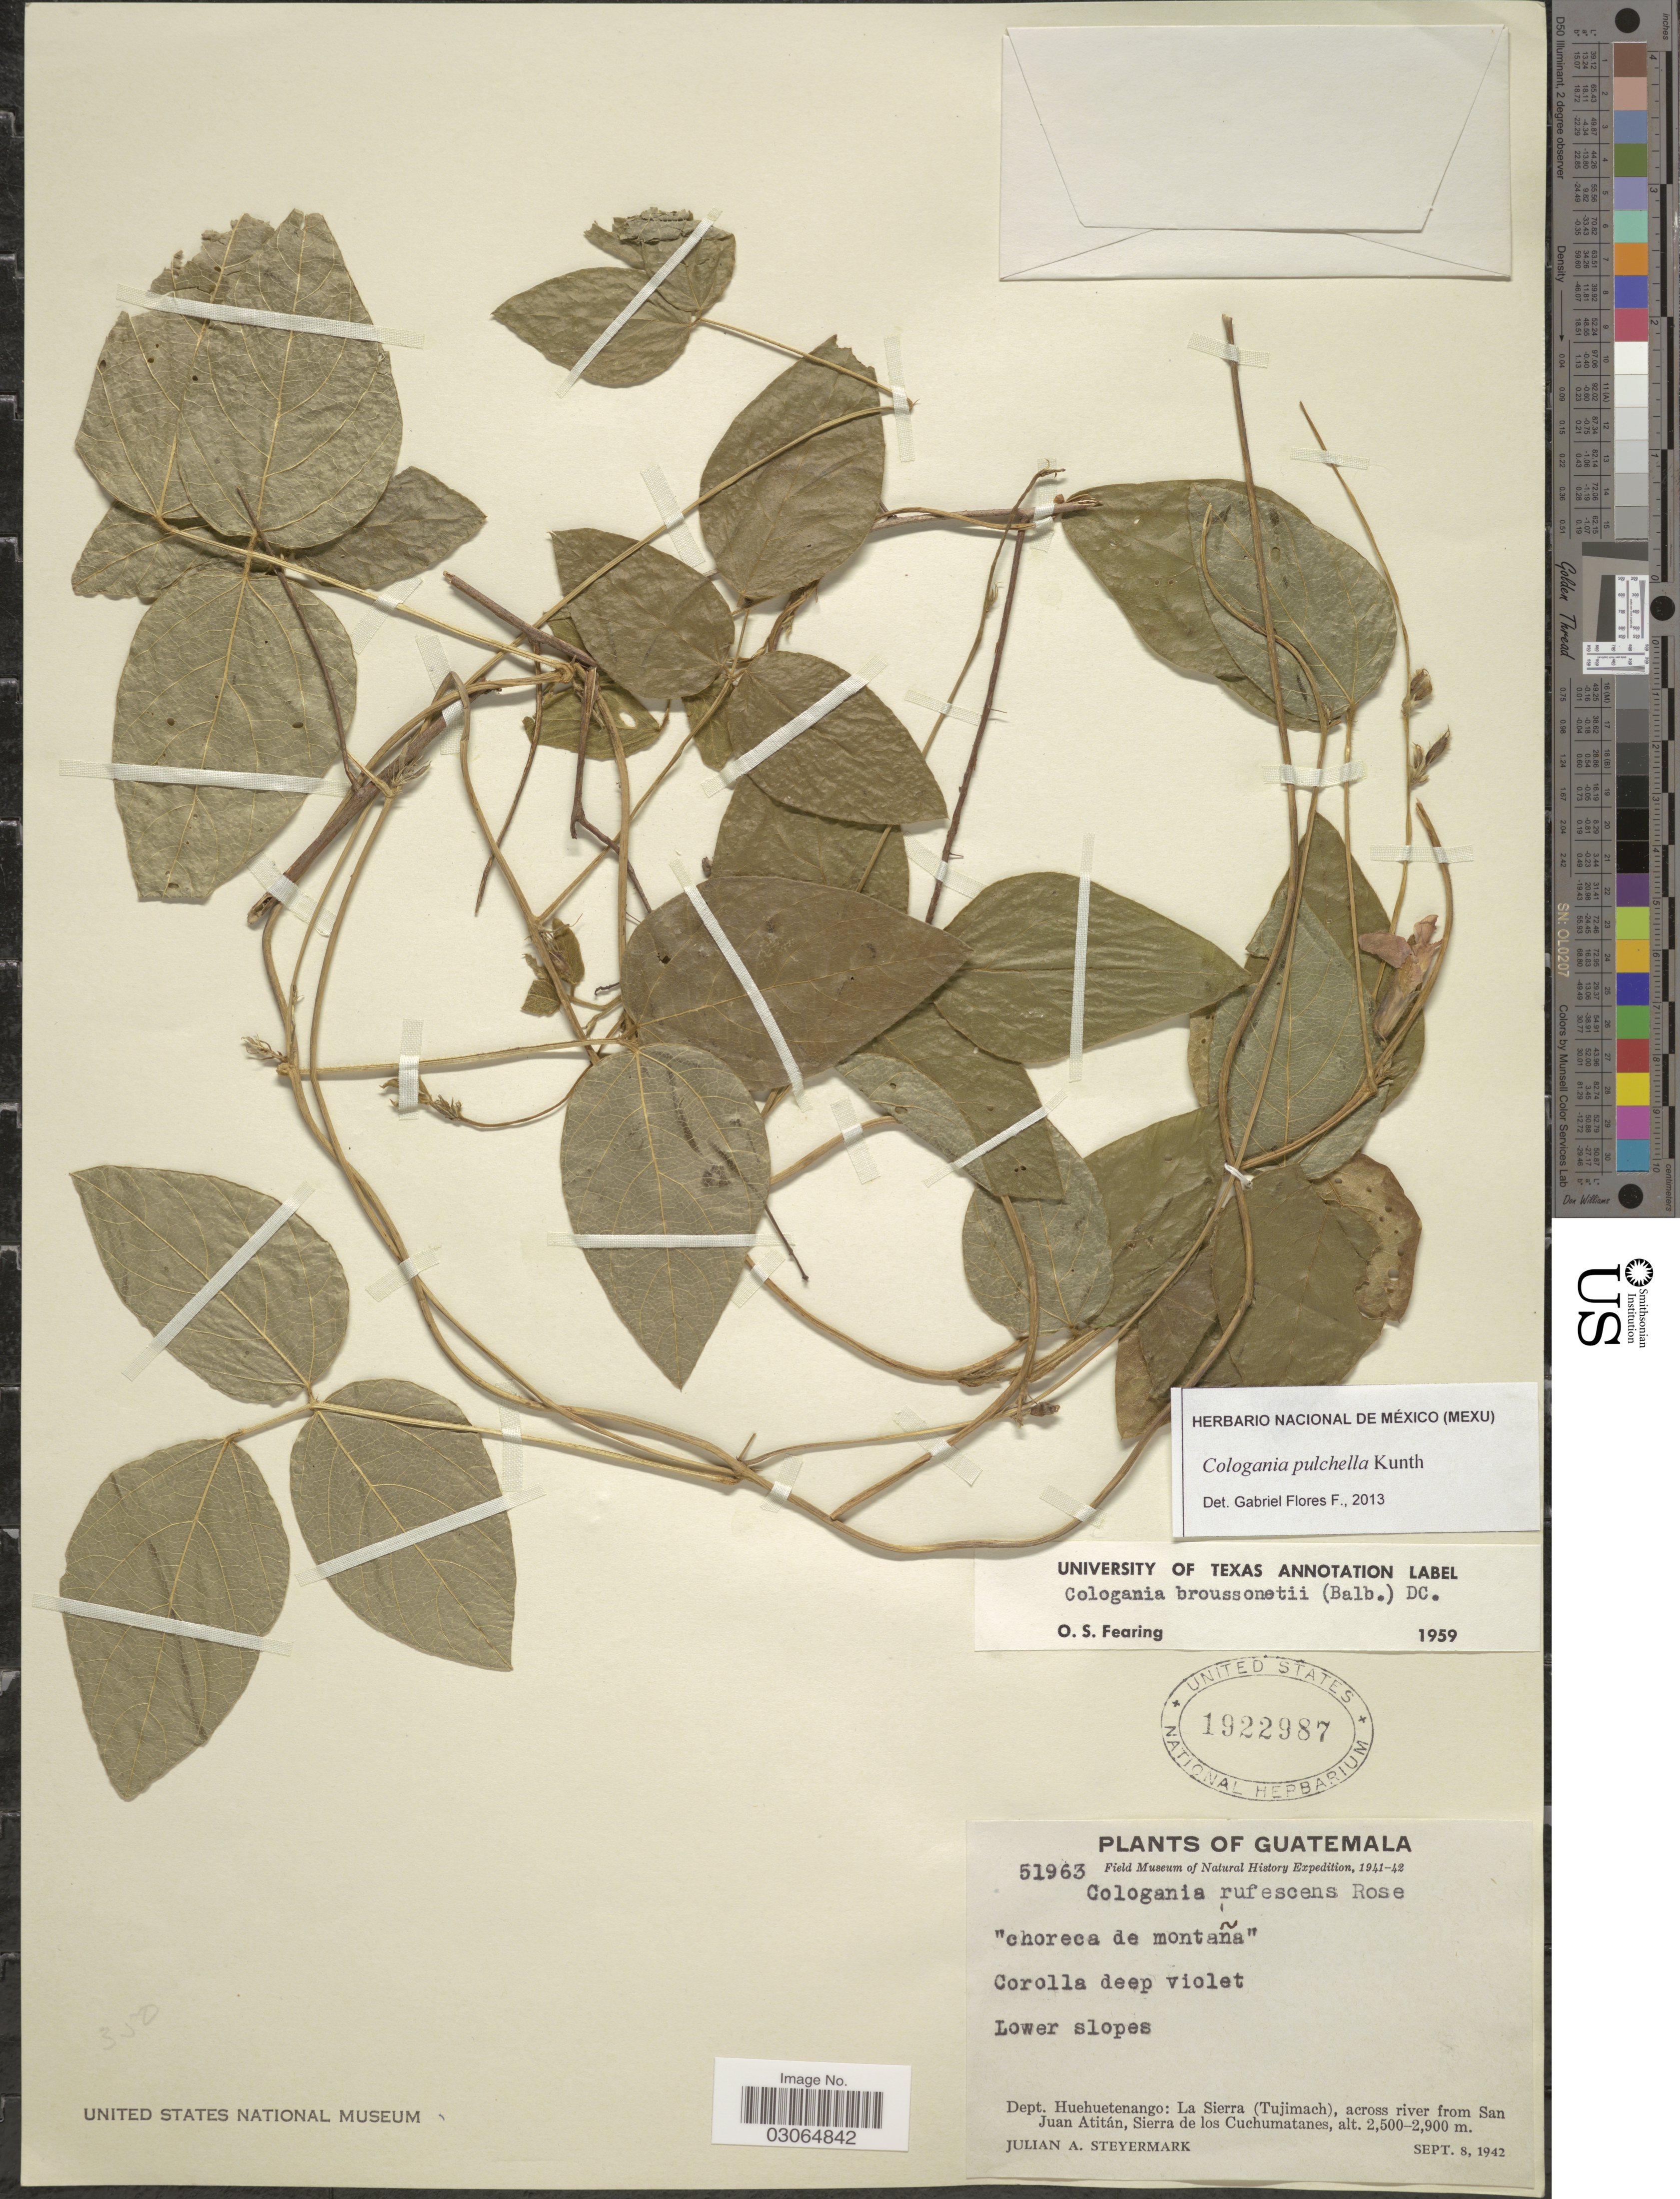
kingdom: Plantae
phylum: Tracheophyta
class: Magnoliopsida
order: Fabales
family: Fabaceae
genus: Cologania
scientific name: Cologania broussonetii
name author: (Balb.) DC.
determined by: Fearing, O. S.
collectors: J. Steyermark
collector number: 51963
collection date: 1942-09-08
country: Guatemala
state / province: Huehuetenango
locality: Dept. Huehuetenango: La Sierra (Tujimach), across river from San Juan Atitán, Sierra de los Cuchumatanes.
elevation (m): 2500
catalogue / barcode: US 1922987